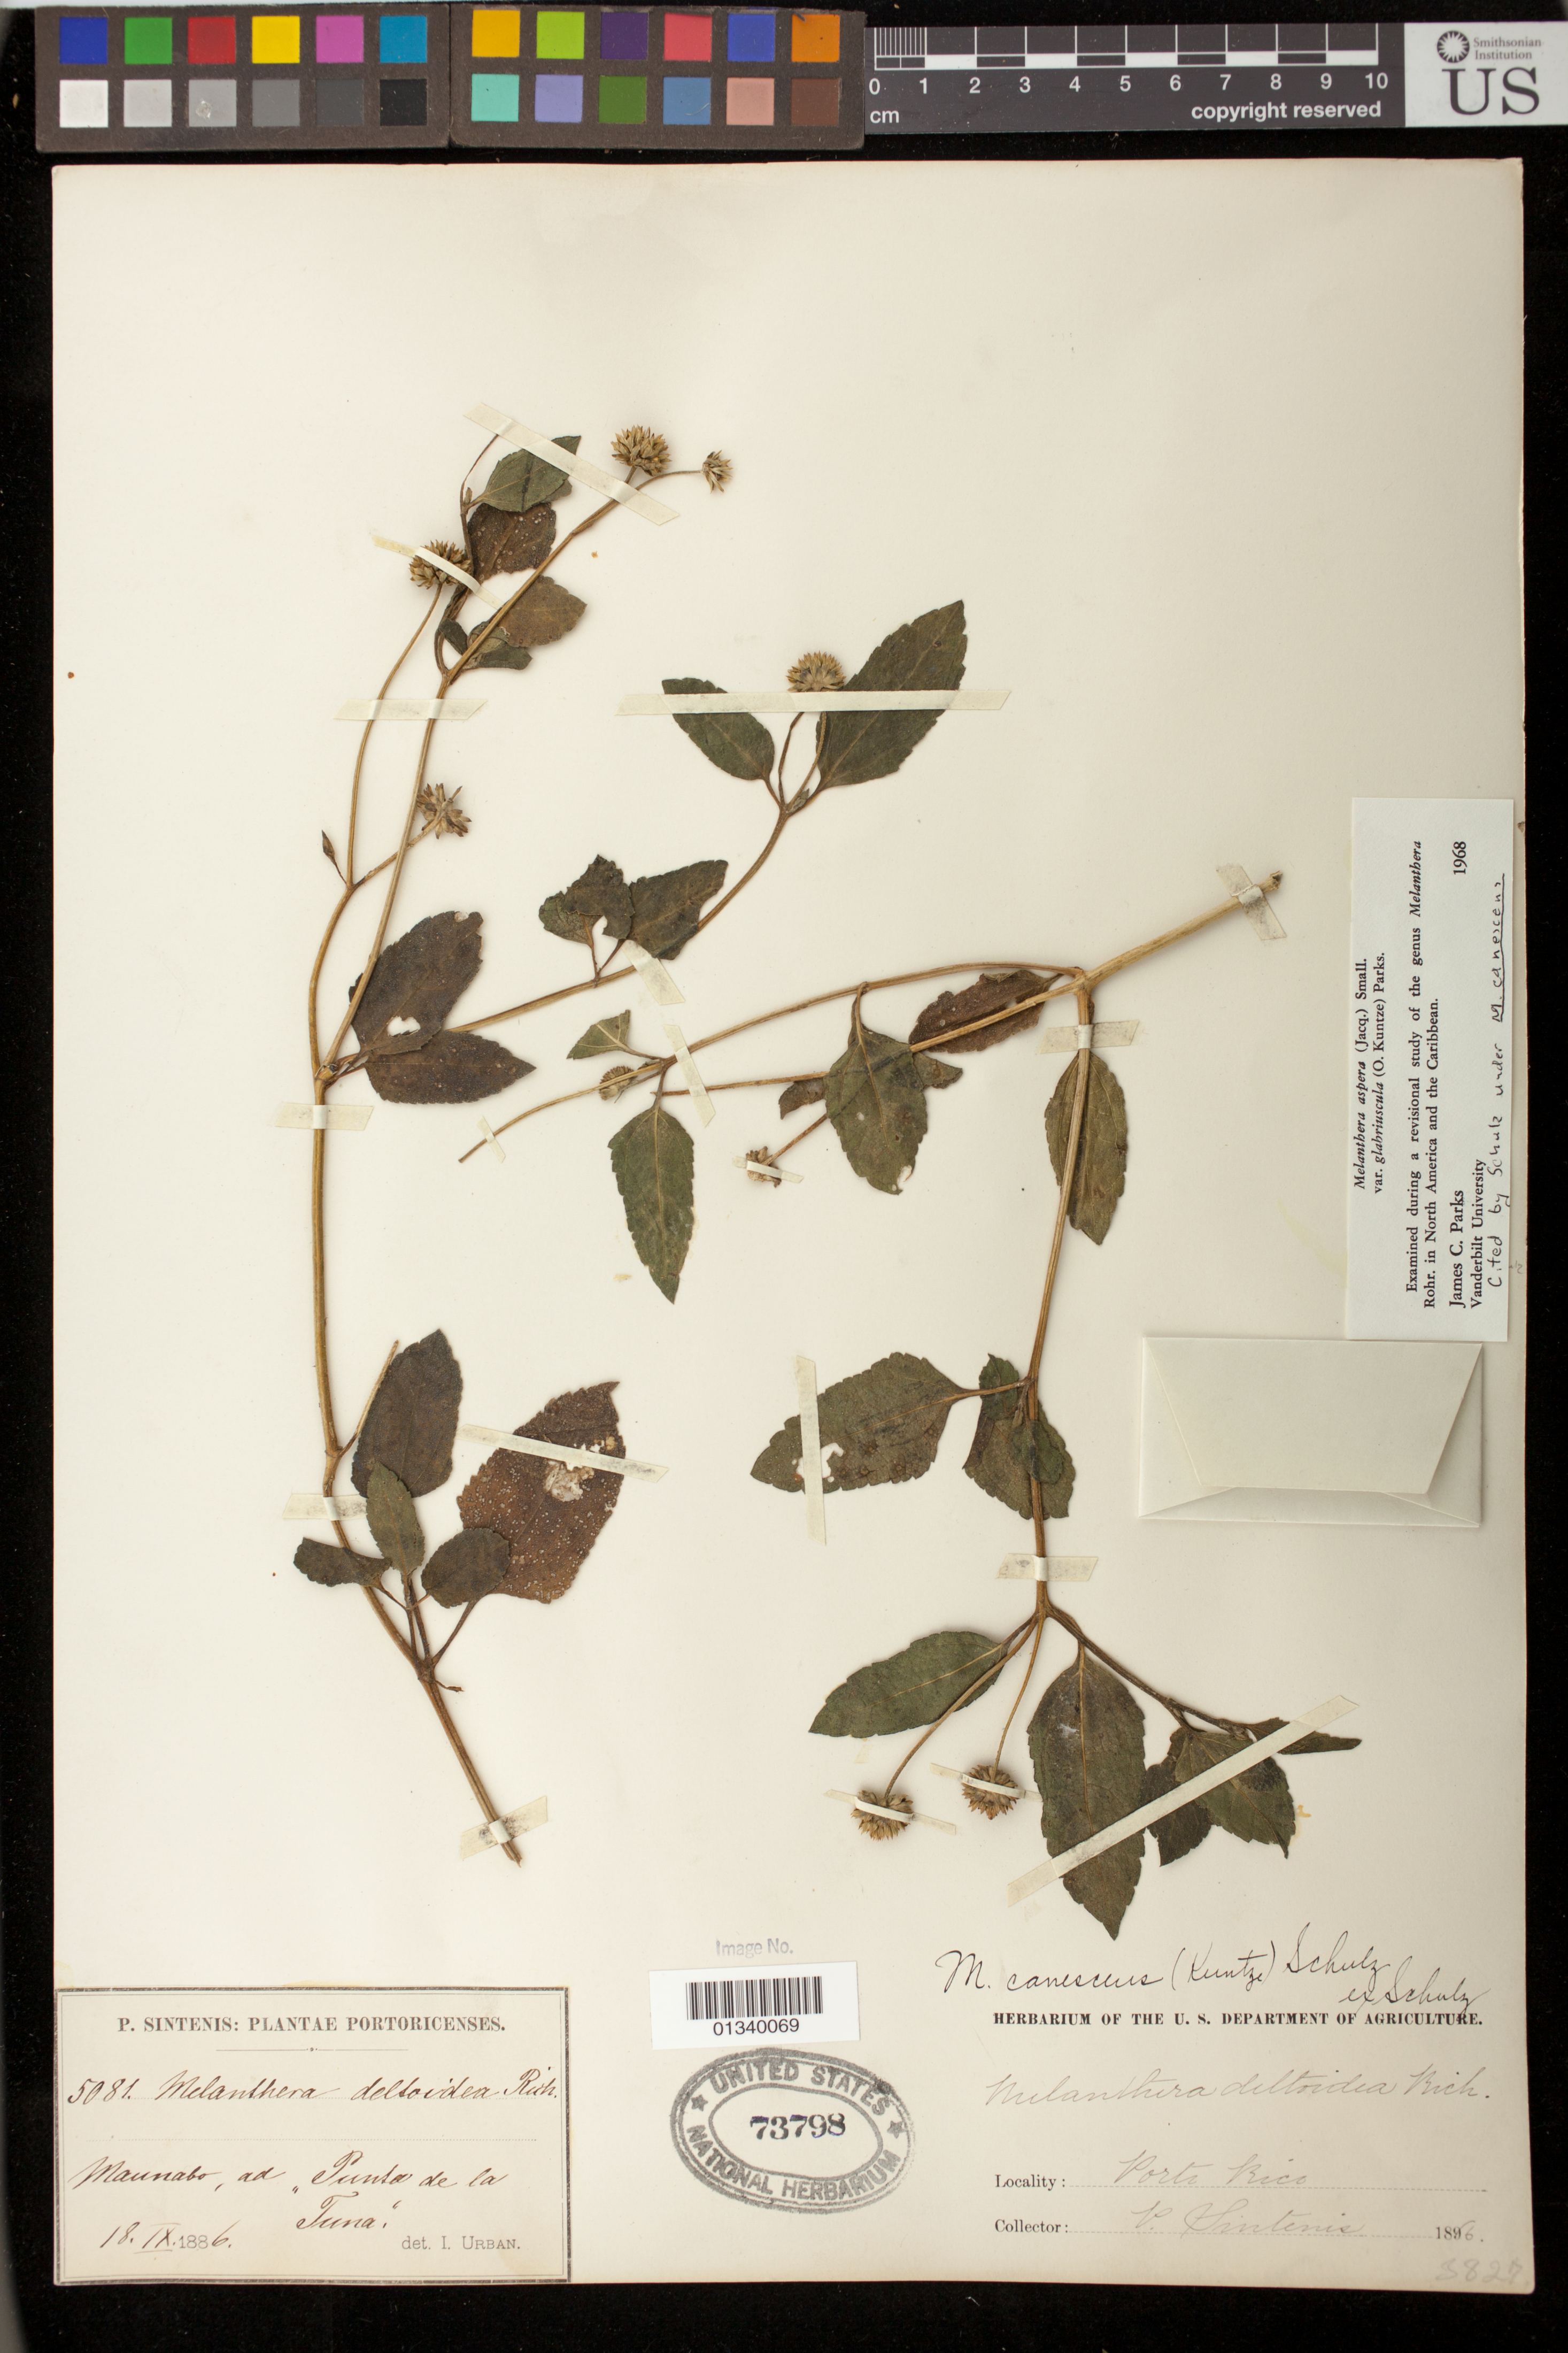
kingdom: Plantae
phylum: Tracheophyta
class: Magnoliopsida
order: Asterales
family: Asteraceae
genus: Melanthera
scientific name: Melanthera nivea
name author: (L.) Small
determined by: Parks, J. C.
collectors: P. Sintenis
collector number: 5081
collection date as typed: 18 Sep 1886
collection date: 1886-09-18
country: Puerto Rico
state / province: Maunabo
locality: Maunabo, ad "Punta de la Tuna"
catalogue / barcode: US 73798